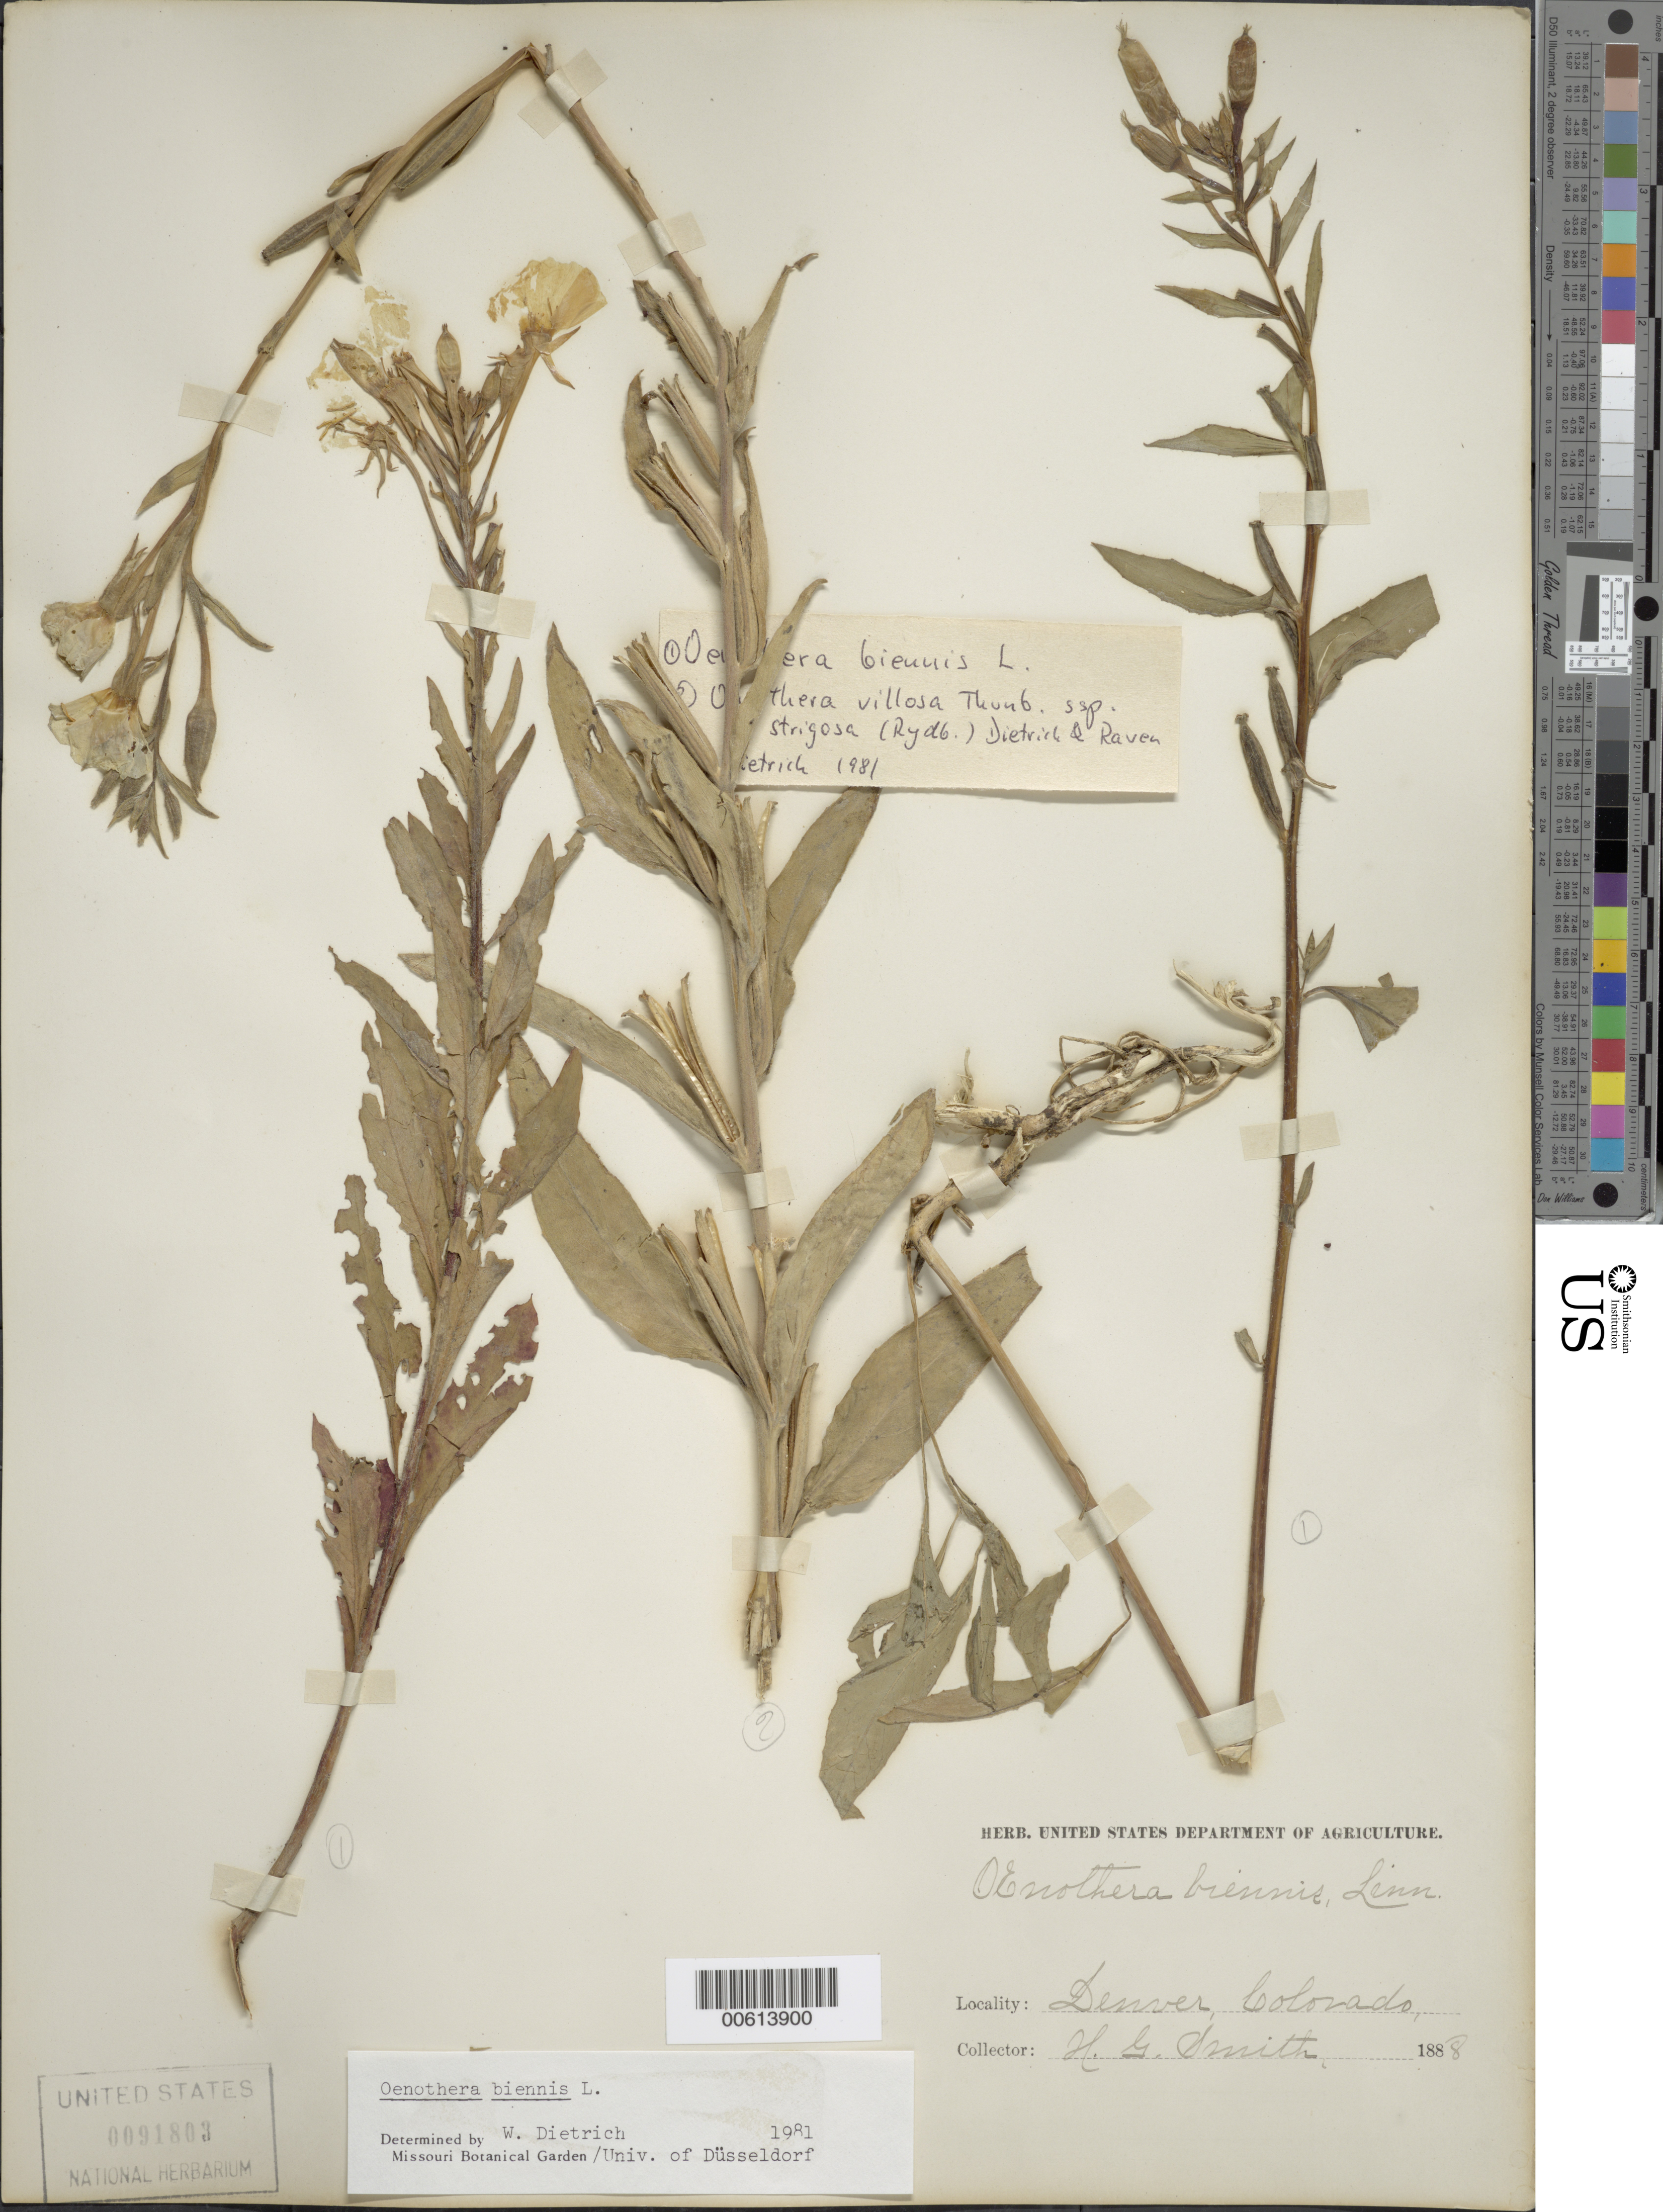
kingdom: Plantae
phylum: Tracheophyta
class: Magnoliopsida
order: Myrtales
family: Onagraceae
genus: Oenothera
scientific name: Oenothera biennis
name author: L.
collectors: W. Smith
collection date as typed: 1888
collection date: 1888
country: United States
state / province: Colorado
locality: Denver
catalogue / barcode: US 91803